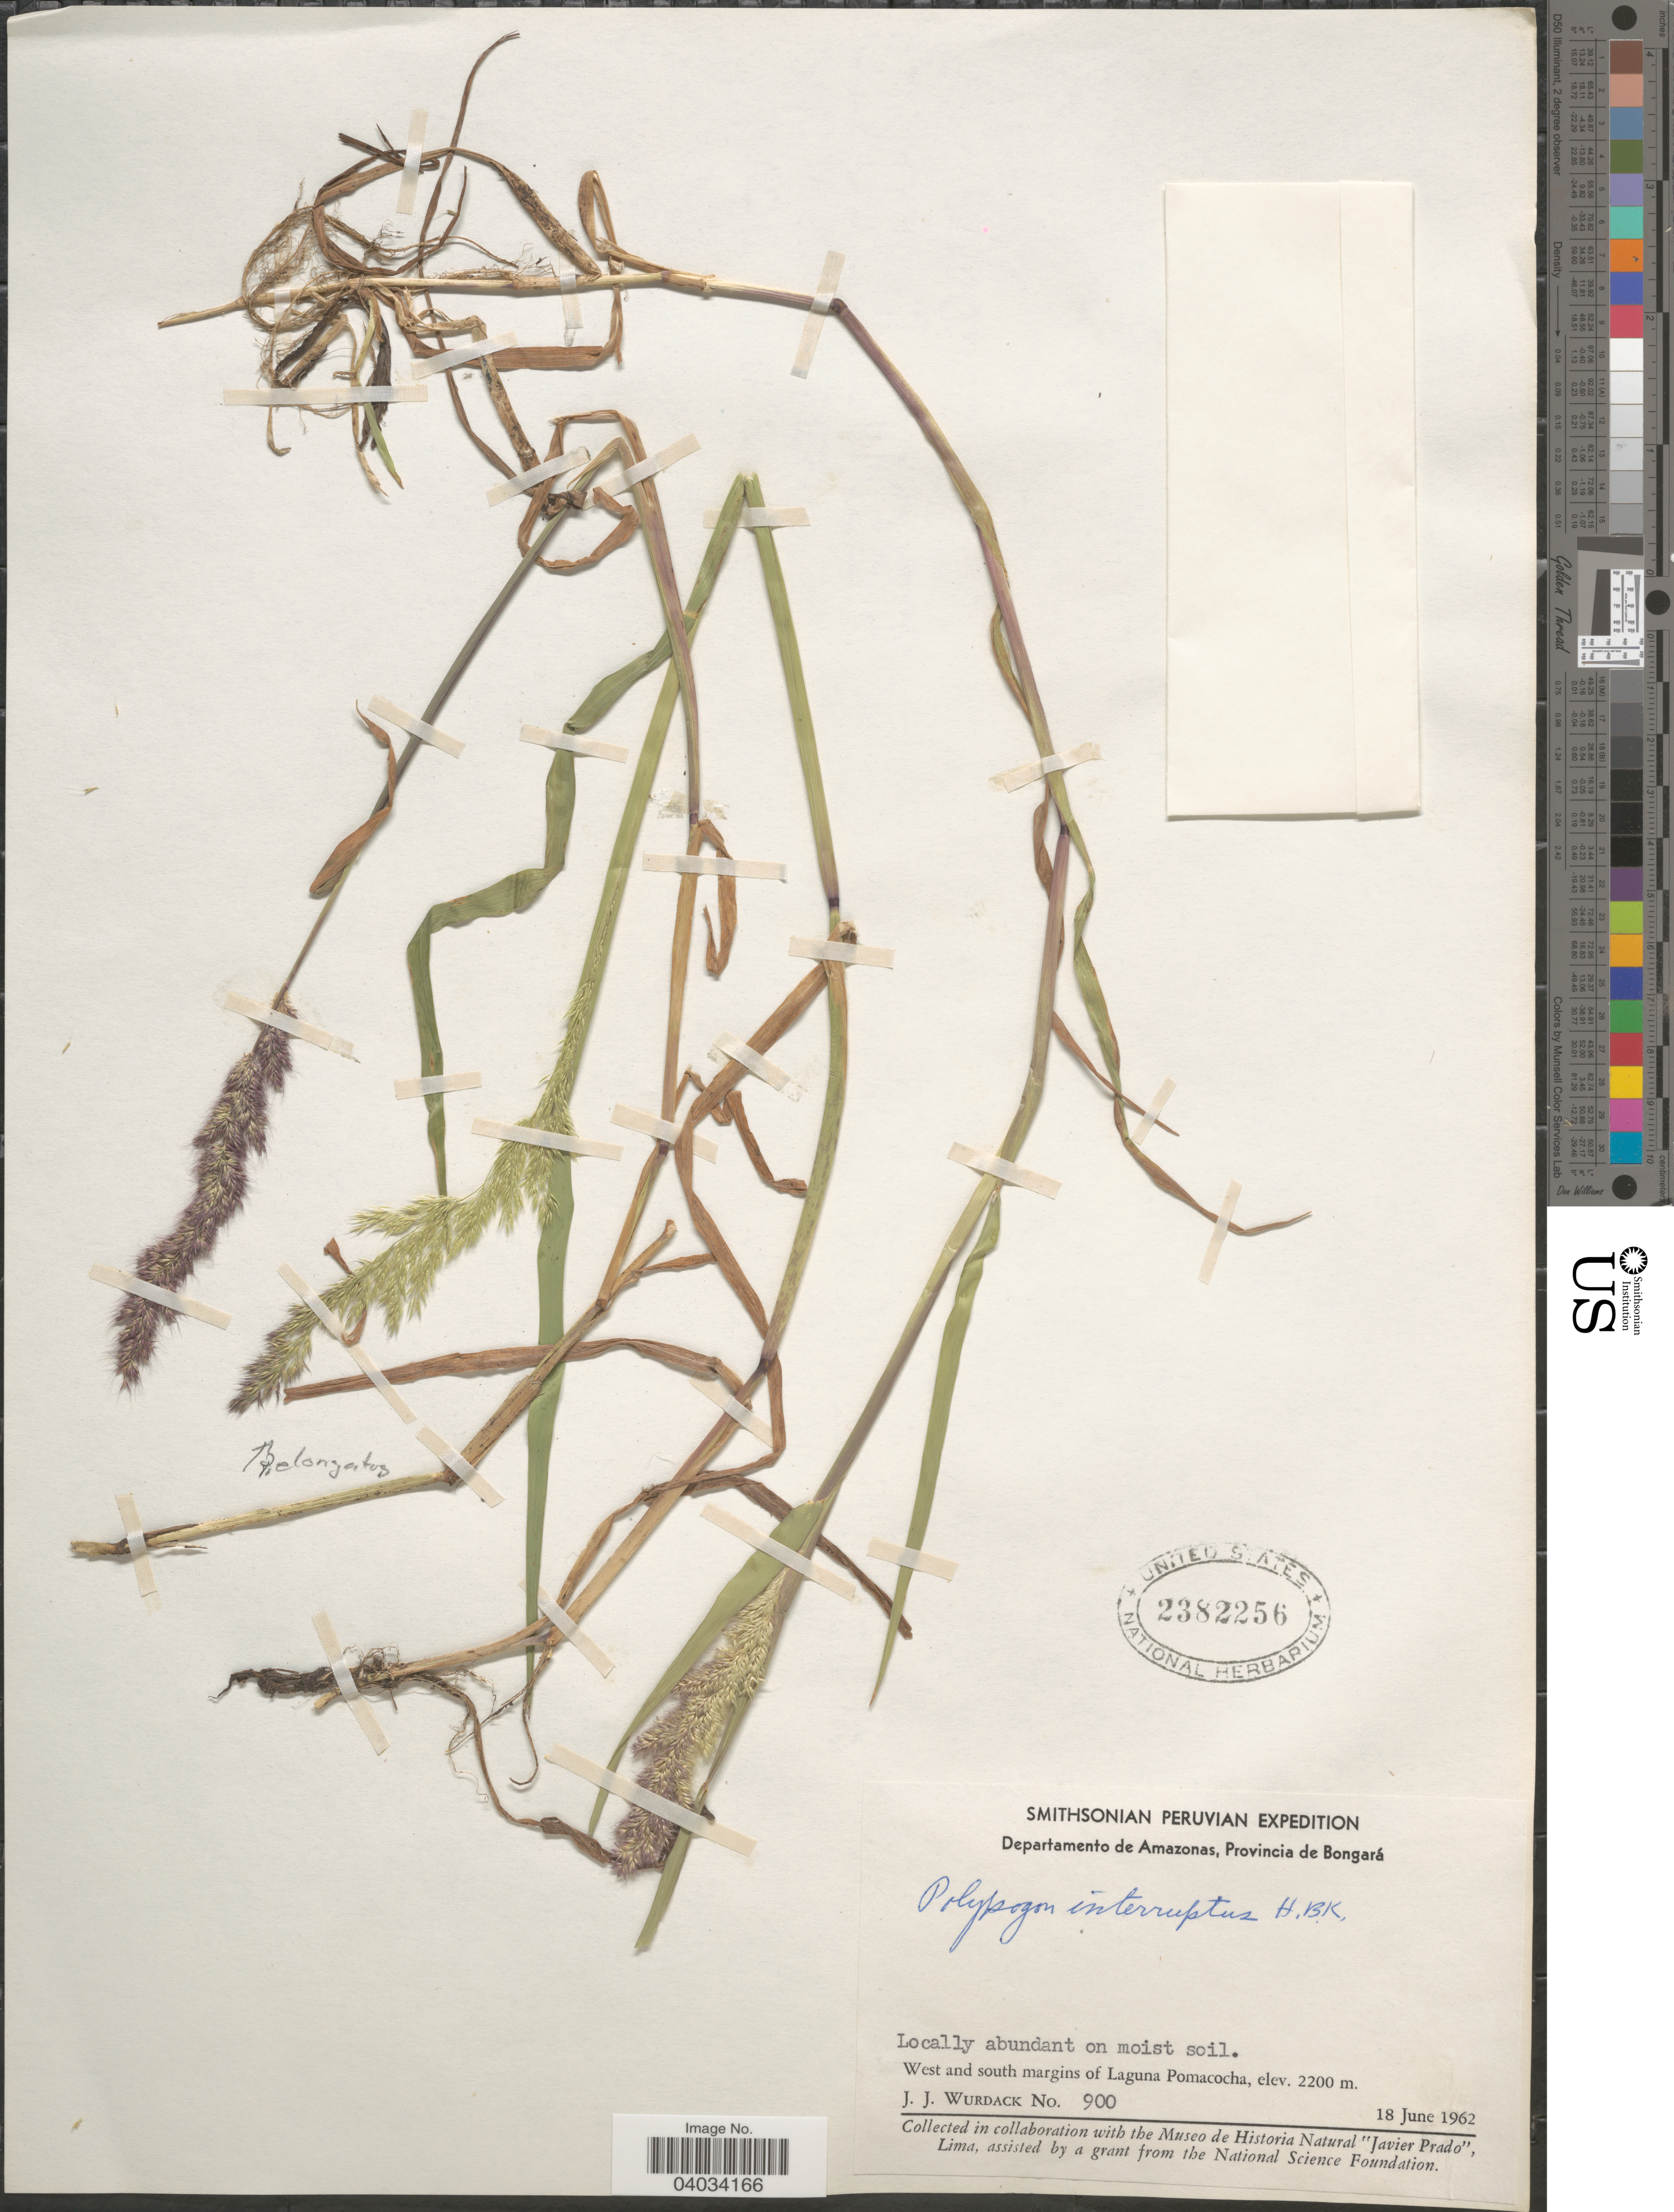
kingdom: Plantae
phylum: Tracheophyta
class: Liliopsida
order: Poales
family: Poaceae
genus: Polypogon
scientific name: Polypogon interruptus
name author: Kunth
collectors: J. J. Wurdack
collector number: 900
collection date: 1962-06-18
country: Peru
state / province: Amazonas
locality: Departamento de Amazonas, Provincia de Bongará. West and south margins of Laguna Pomacocha.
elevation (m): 2200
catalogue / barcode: US 2382256